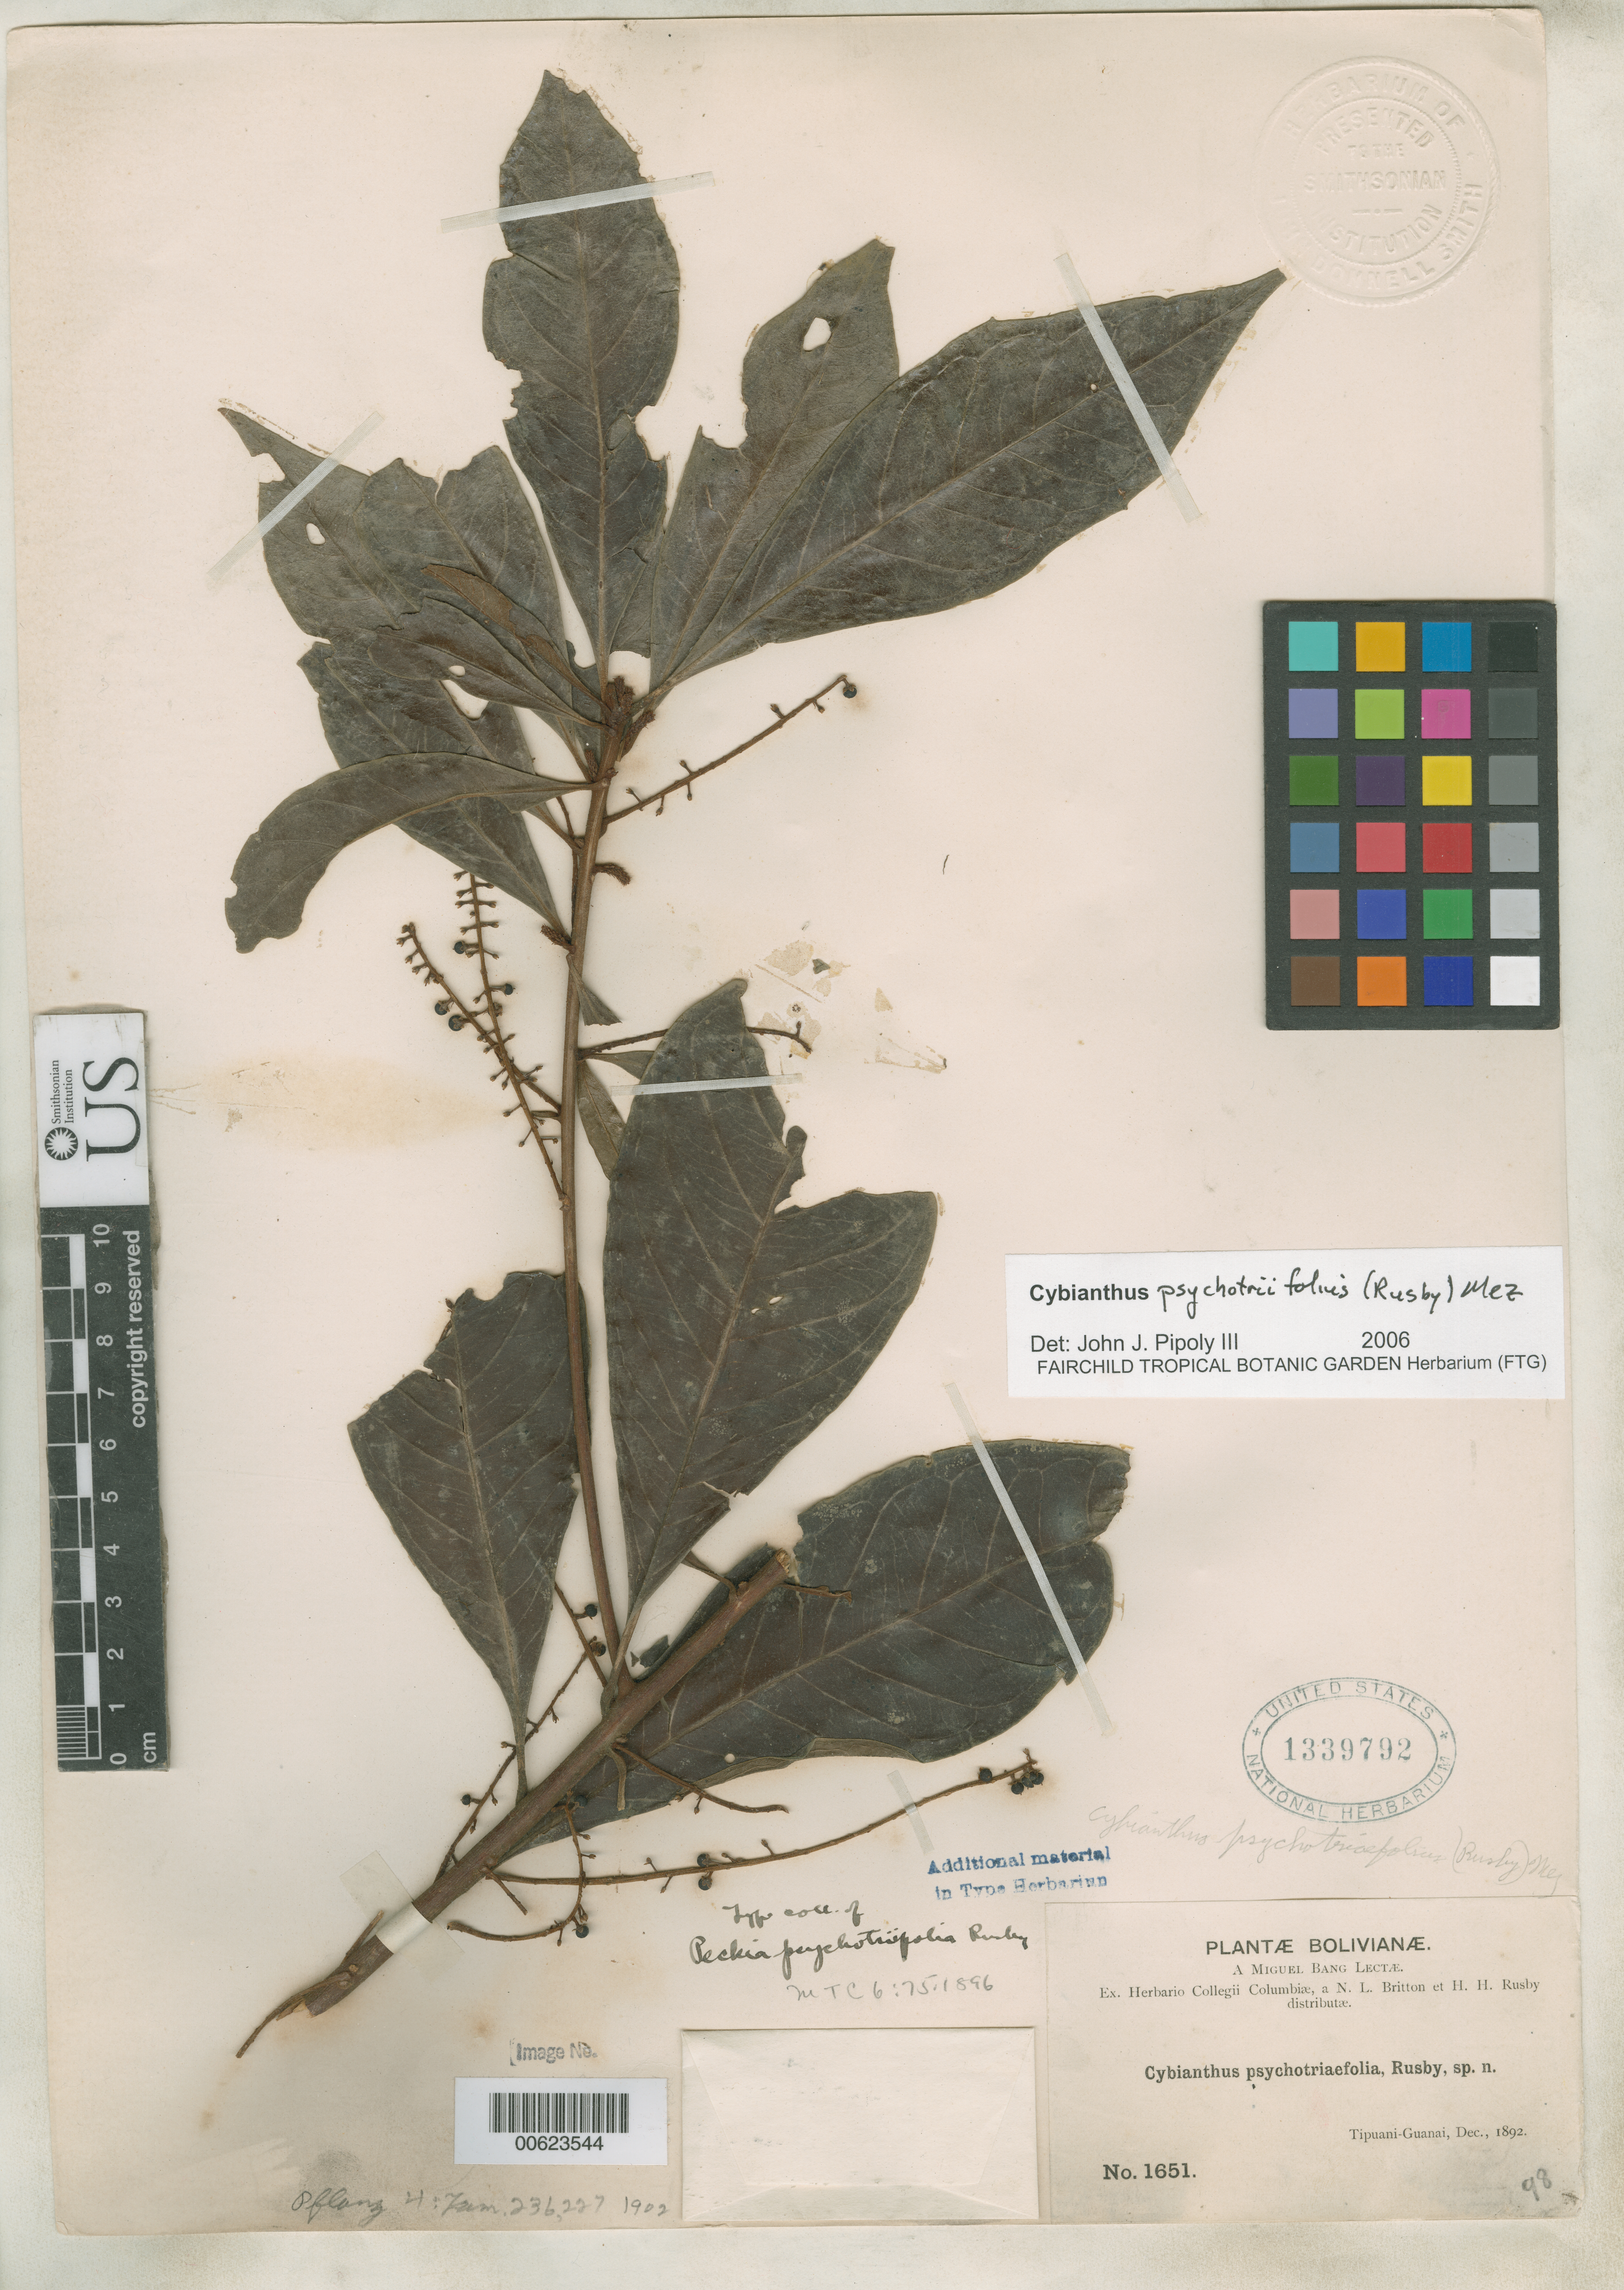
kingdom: Plantae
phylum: Tracheophyta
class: Magnoliopsida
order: Ericales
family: Primulaceae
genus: Peckia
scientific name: Peckia psychotriaefolia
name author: Rusby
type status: Isosyntype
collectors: M. Bang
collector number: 1651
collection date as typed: Dec 1892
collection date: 1892-12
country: Bolivia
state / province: La Paz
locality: Tipuani-Guanai.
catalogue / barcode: US 1339792